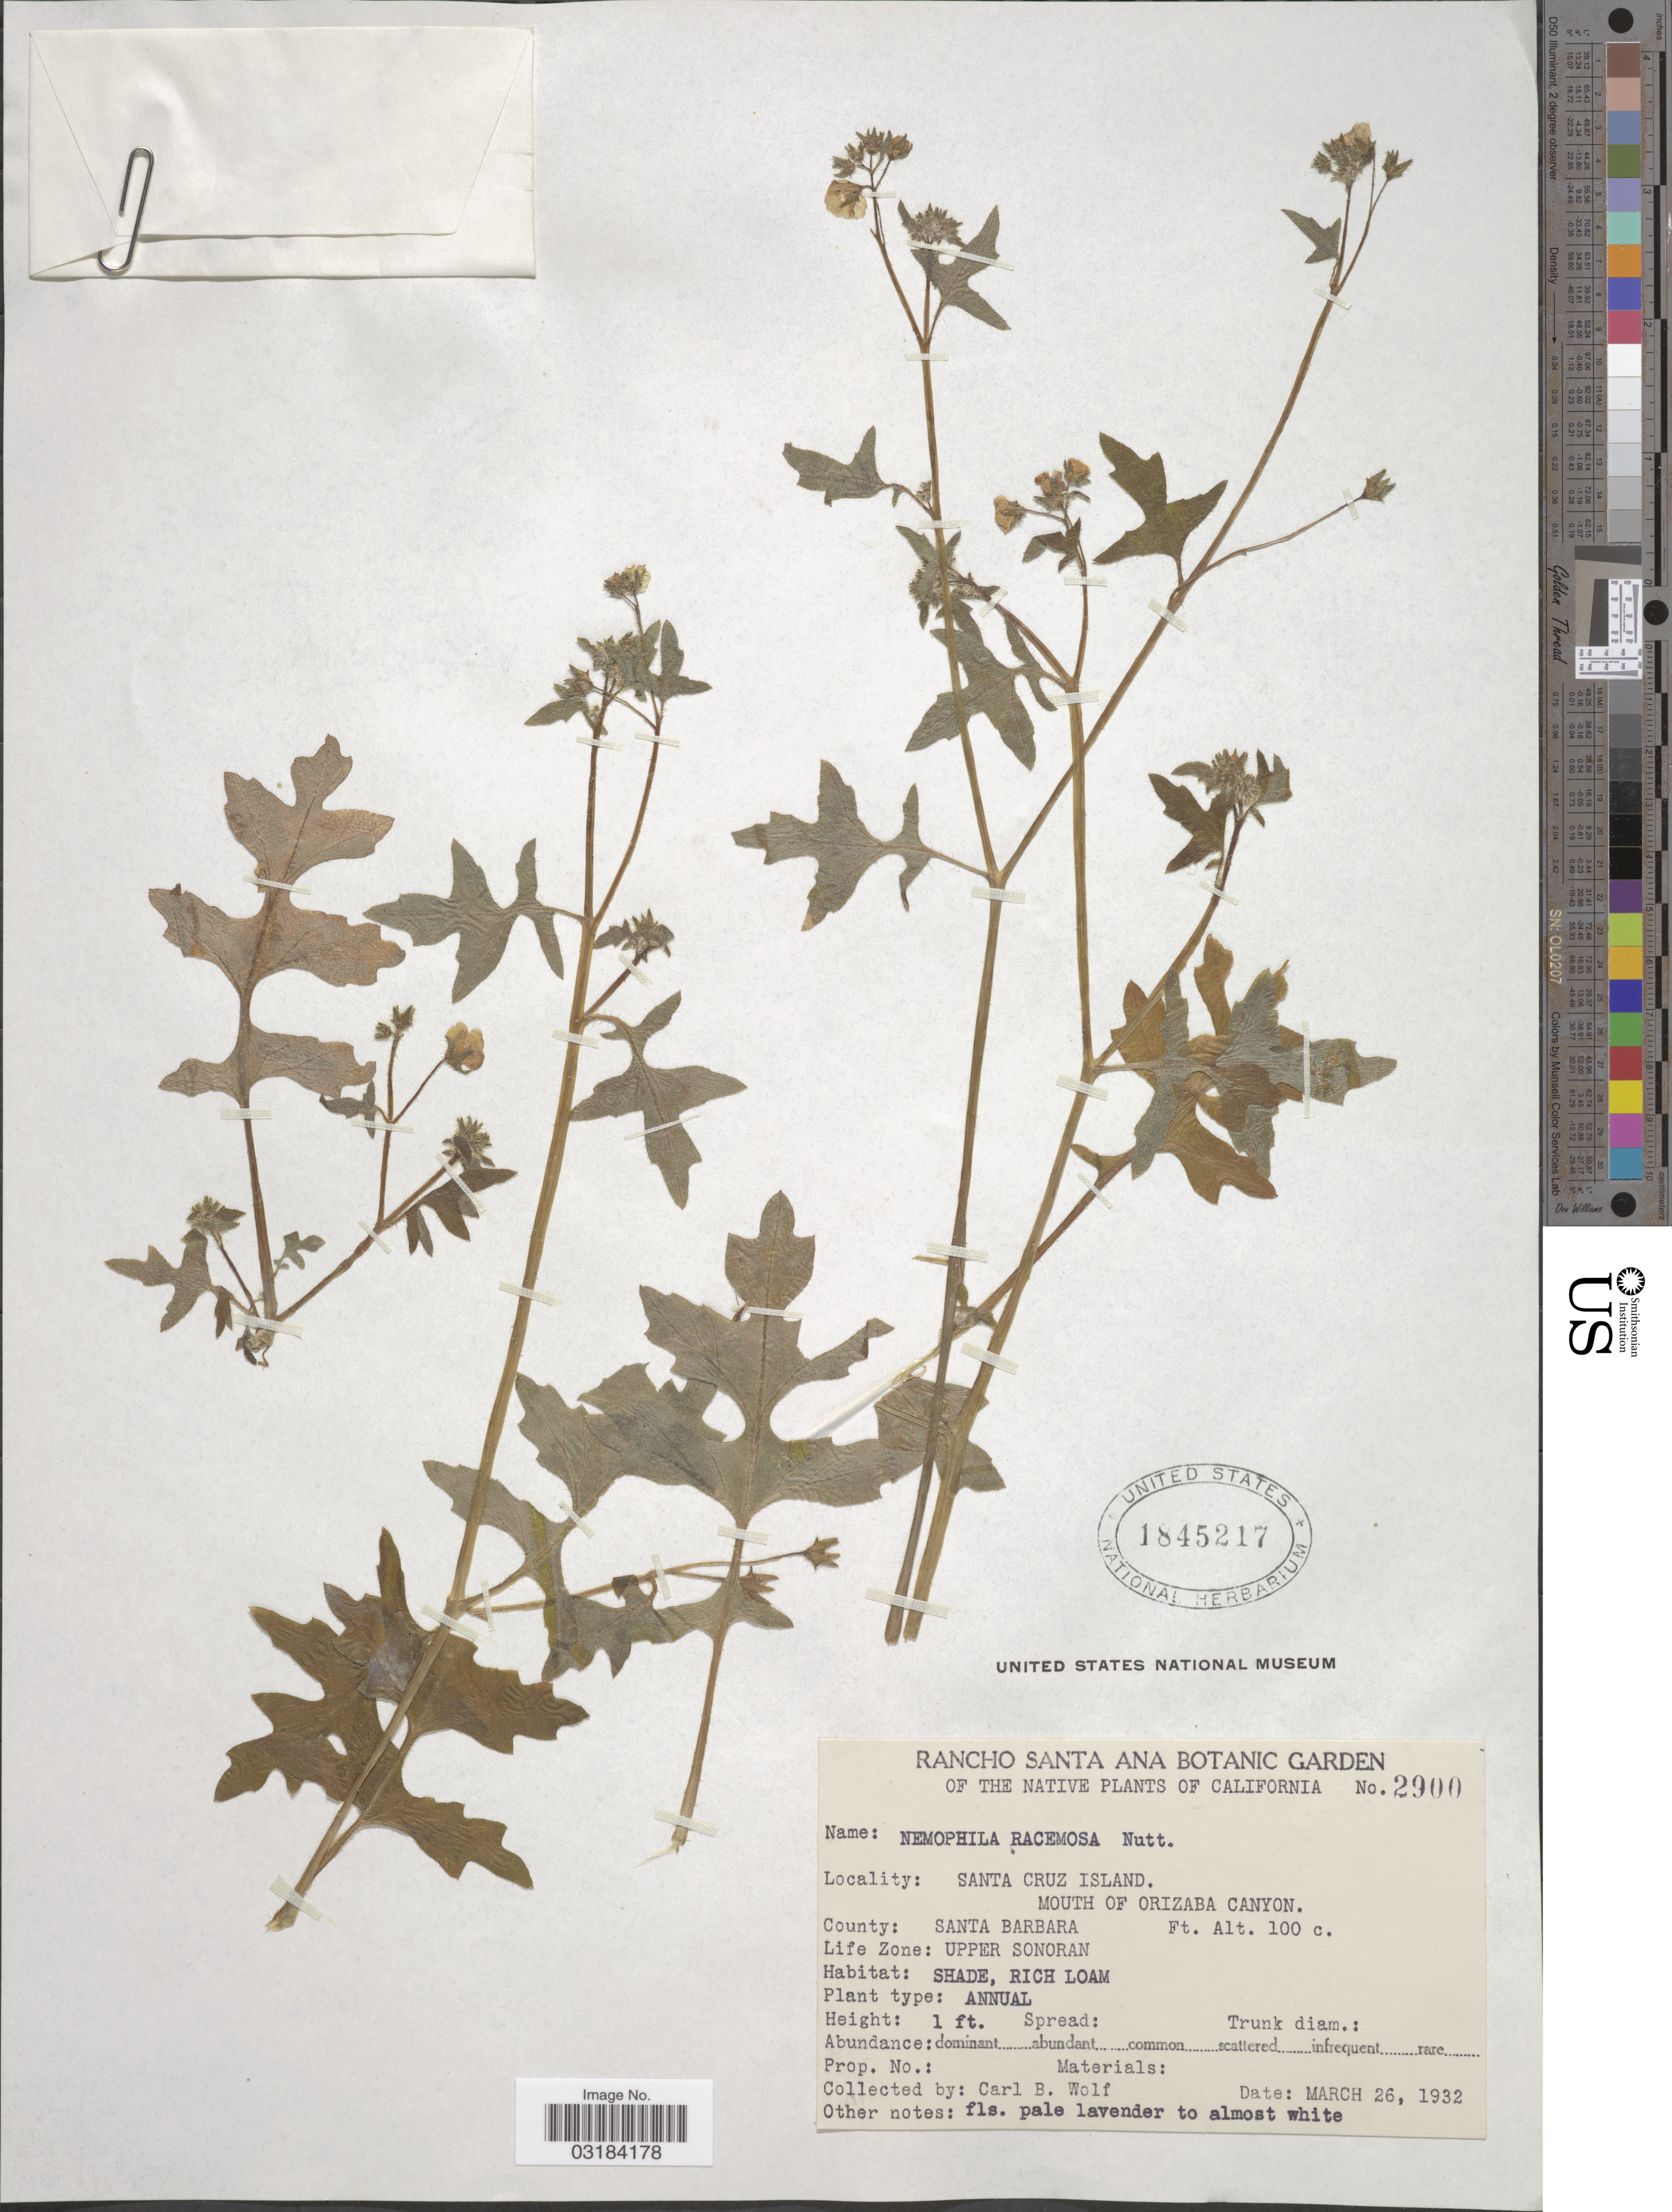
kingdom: Plantae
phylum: Tracheophyta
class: Magnoliopsida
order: Boraginales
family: Hydrophyllaceae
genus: Pholistoma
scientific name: Pholistoma racemosum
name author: (Nutt. ex A. Gray) Constance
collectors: C. B. Wolf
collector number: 2900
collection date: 1932-03-26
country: United States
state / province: California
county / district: Santa Barbara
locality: Santa Cruz Island, mouth of Orizaba Canyon. County: Santa Barbara. Life Zone: Upper Sonoran.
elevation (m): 30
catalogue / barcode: US 1845217